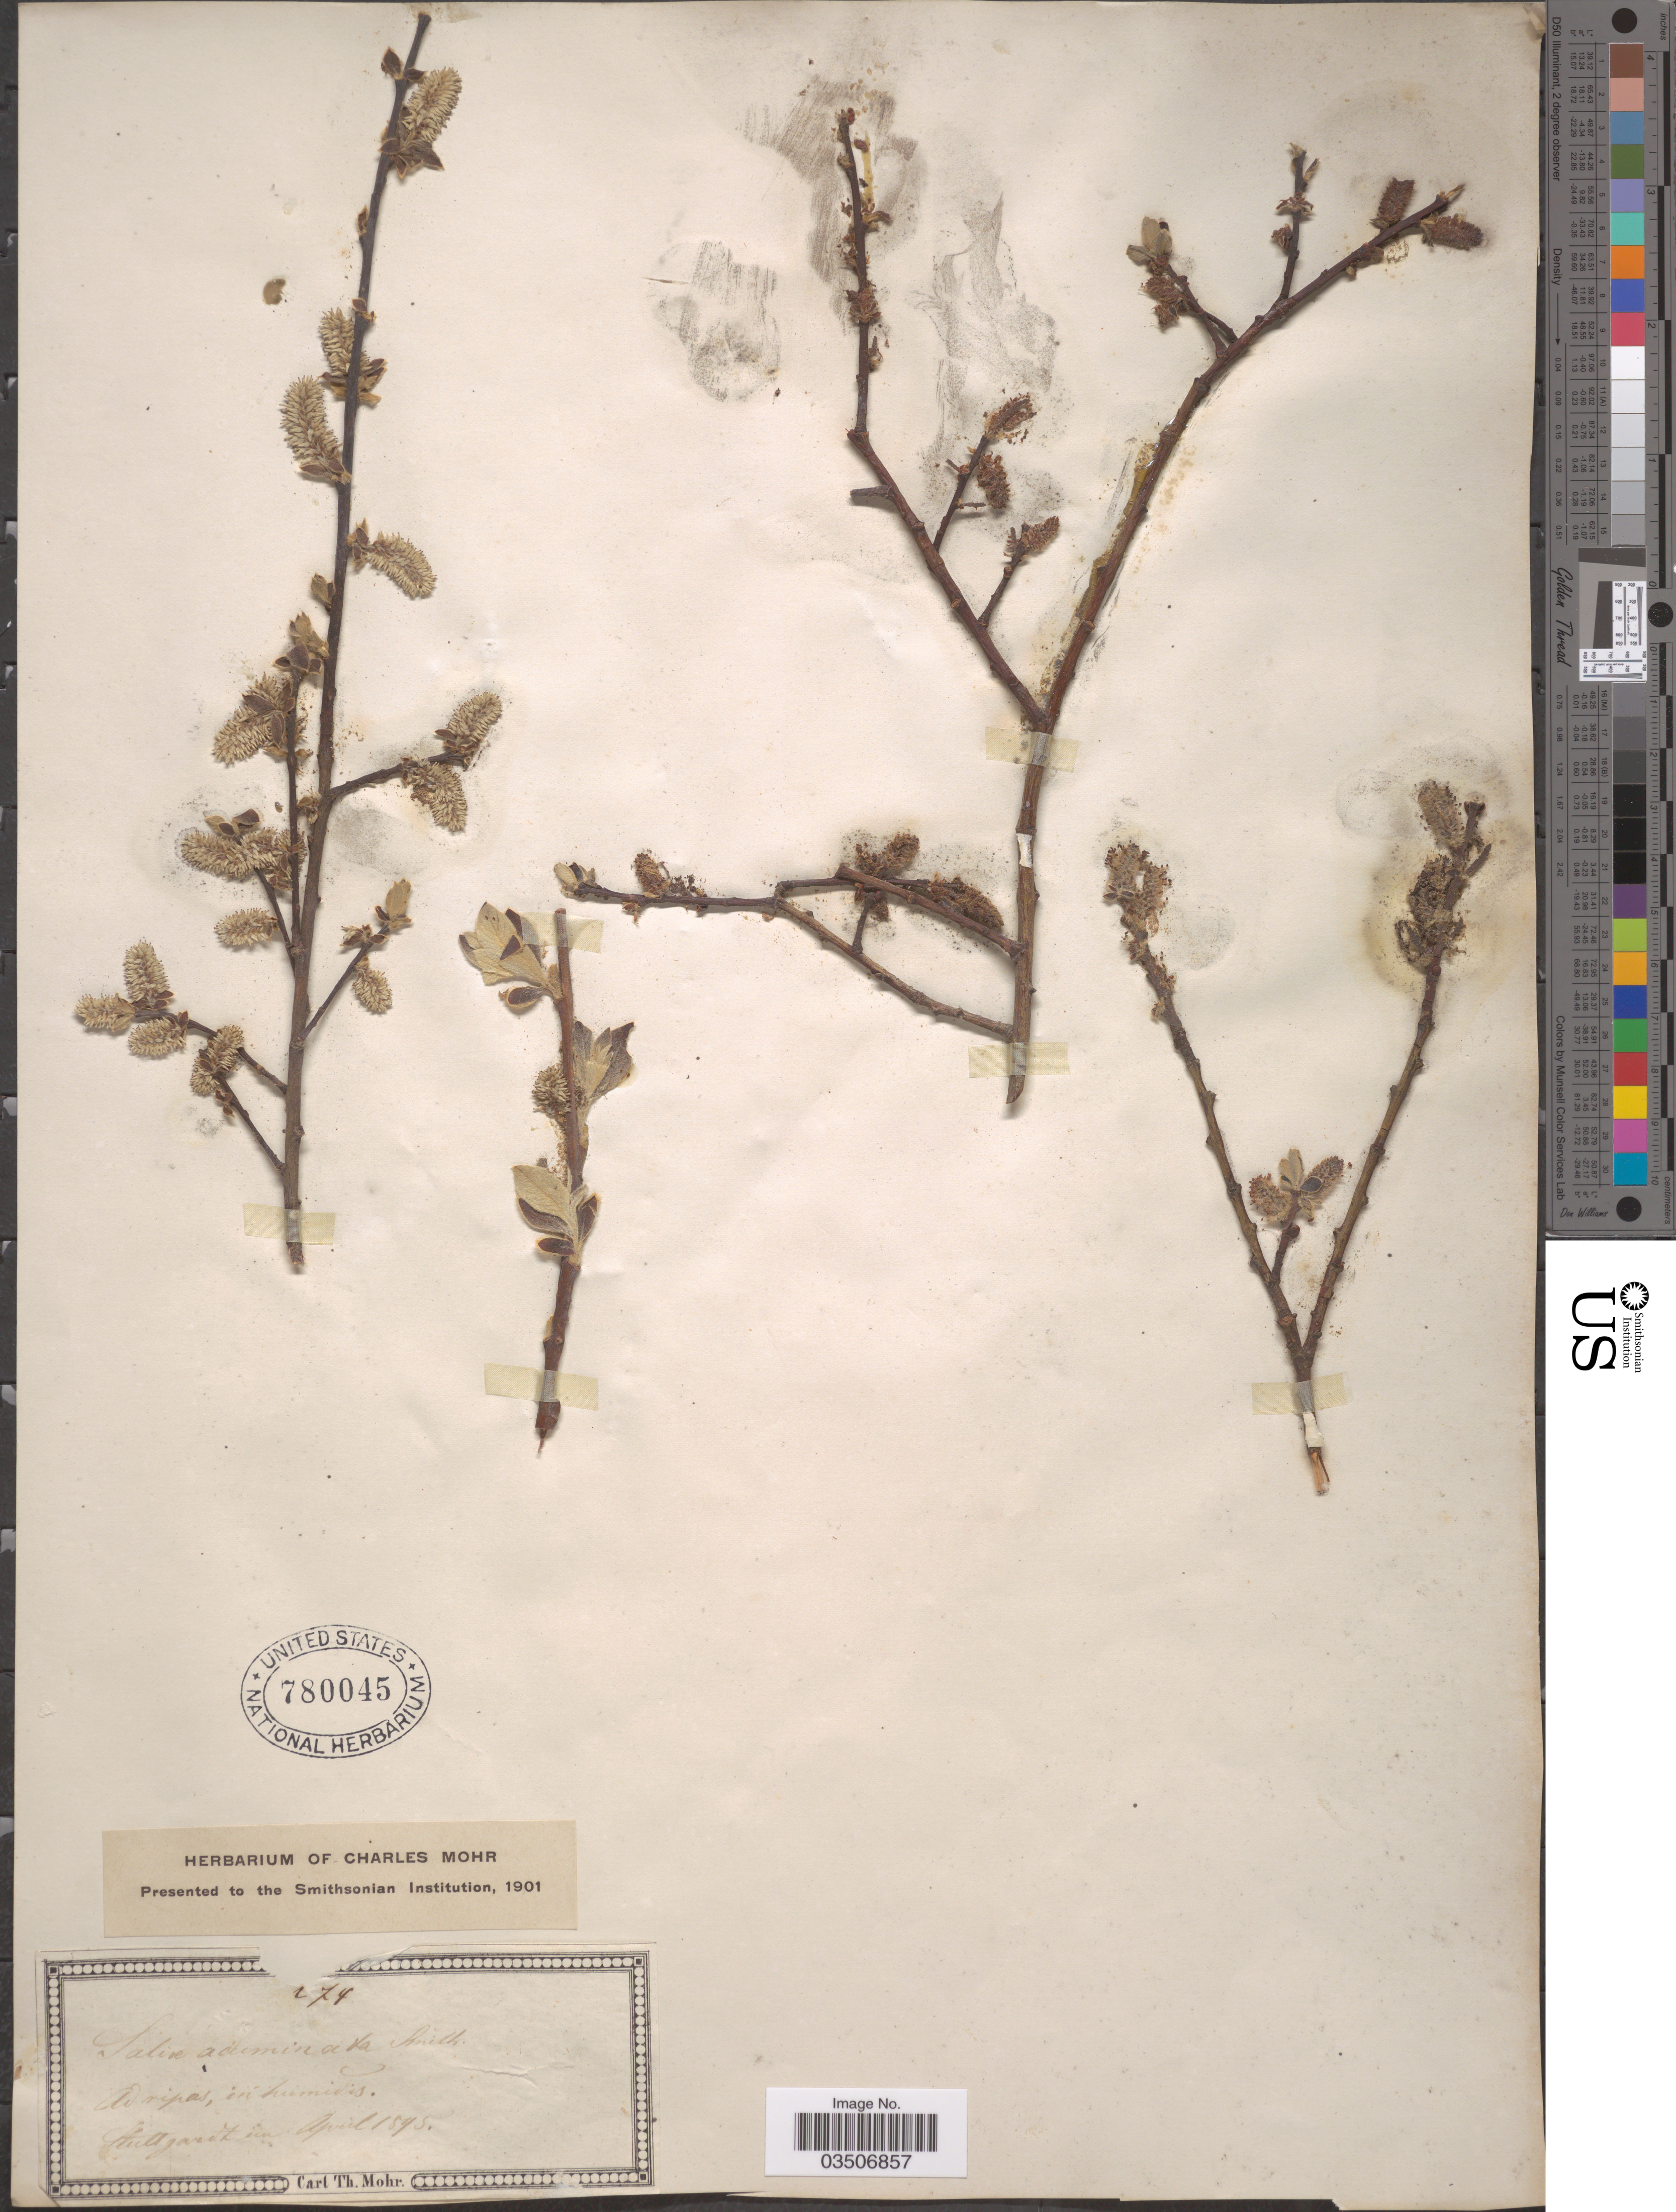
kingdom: Plantae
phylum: Tracheophyta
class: Magnoliopsida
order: Malpighiales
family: Salicaceae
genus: Salix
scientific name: Salix acuminata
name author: Thuill.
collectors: Mohr, C. T. (herbarium)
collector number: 274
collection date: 1895-04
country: Germany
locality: Airipas [interpreted], in humidis. Stuttgardt.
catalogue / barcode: US 780045